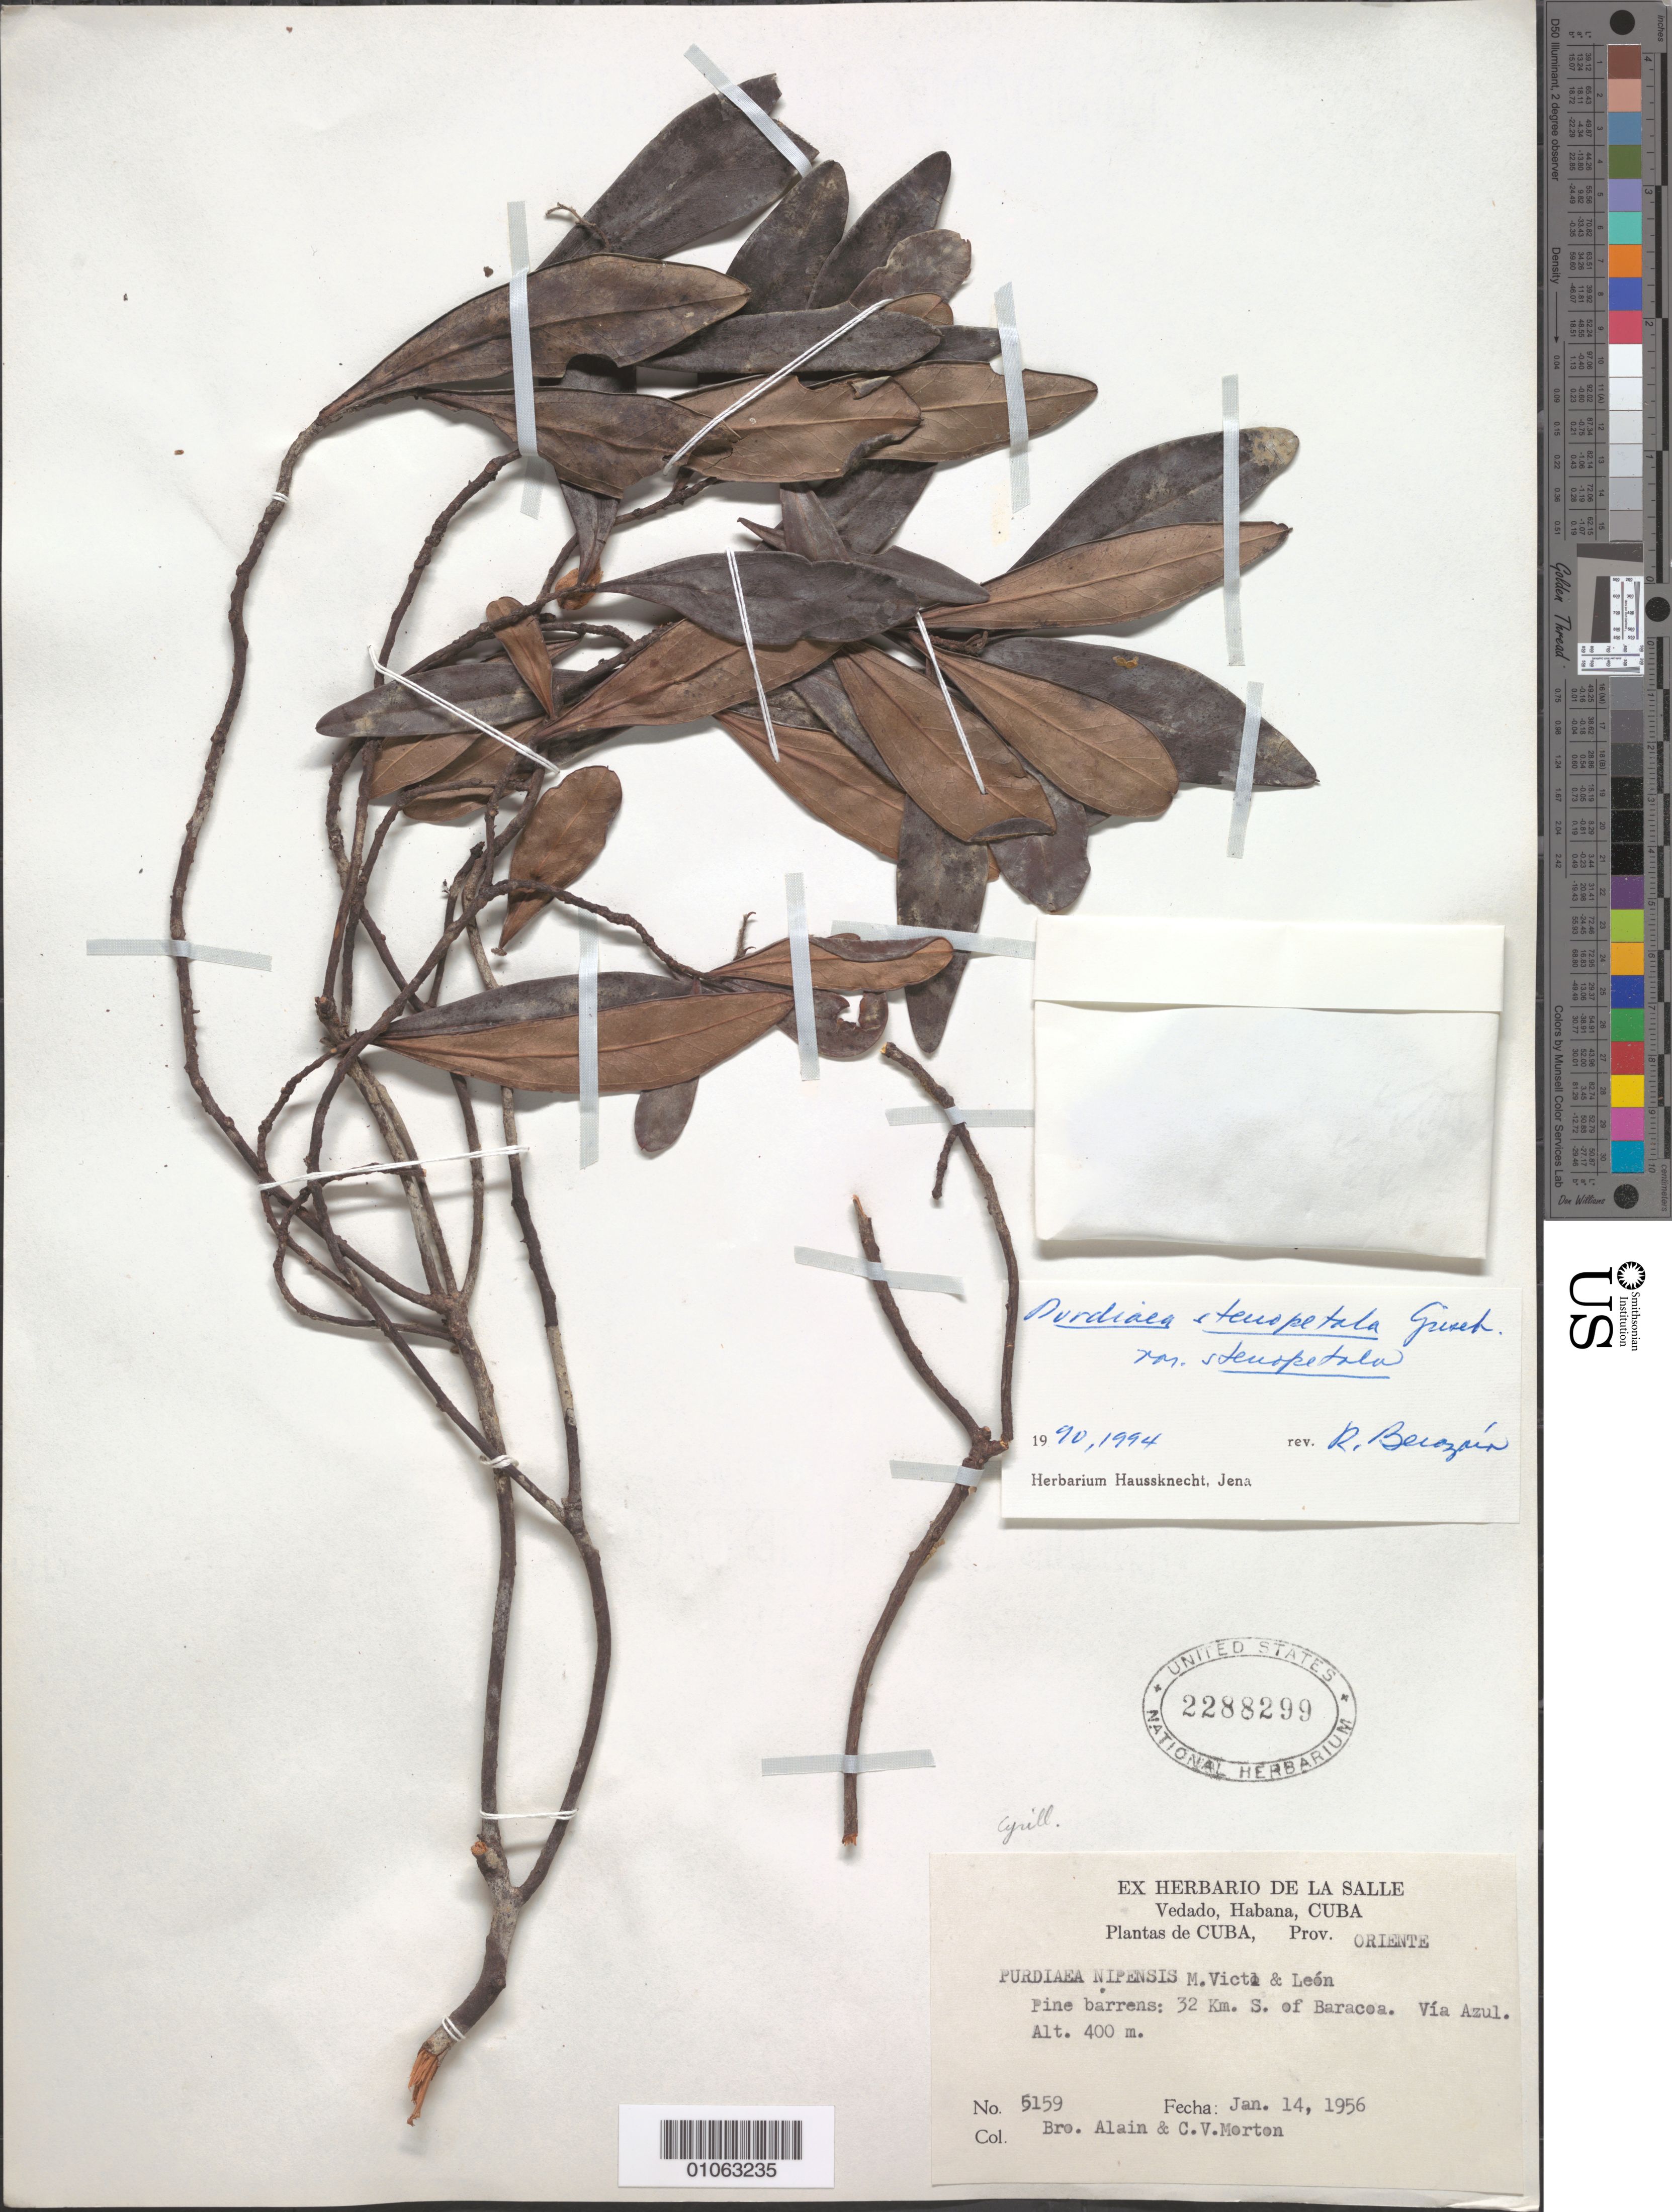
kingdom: Plantae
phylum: Tracheophyta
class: Magnoliopsida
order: Ericales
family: Clethraceae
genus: Purdiaea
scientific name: Purdiaea stenopetala var. stenopetala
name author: Griseb.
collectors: A. H. Liogier & C. V. Morton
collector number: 5159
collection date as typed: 14 Jan 1956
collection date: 1956-01-14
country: Cuba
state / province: Guantanamo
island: Cuba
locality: Pine barrens> 32km S of Baracoa Via azul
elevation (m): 400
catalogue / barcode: US 2288299